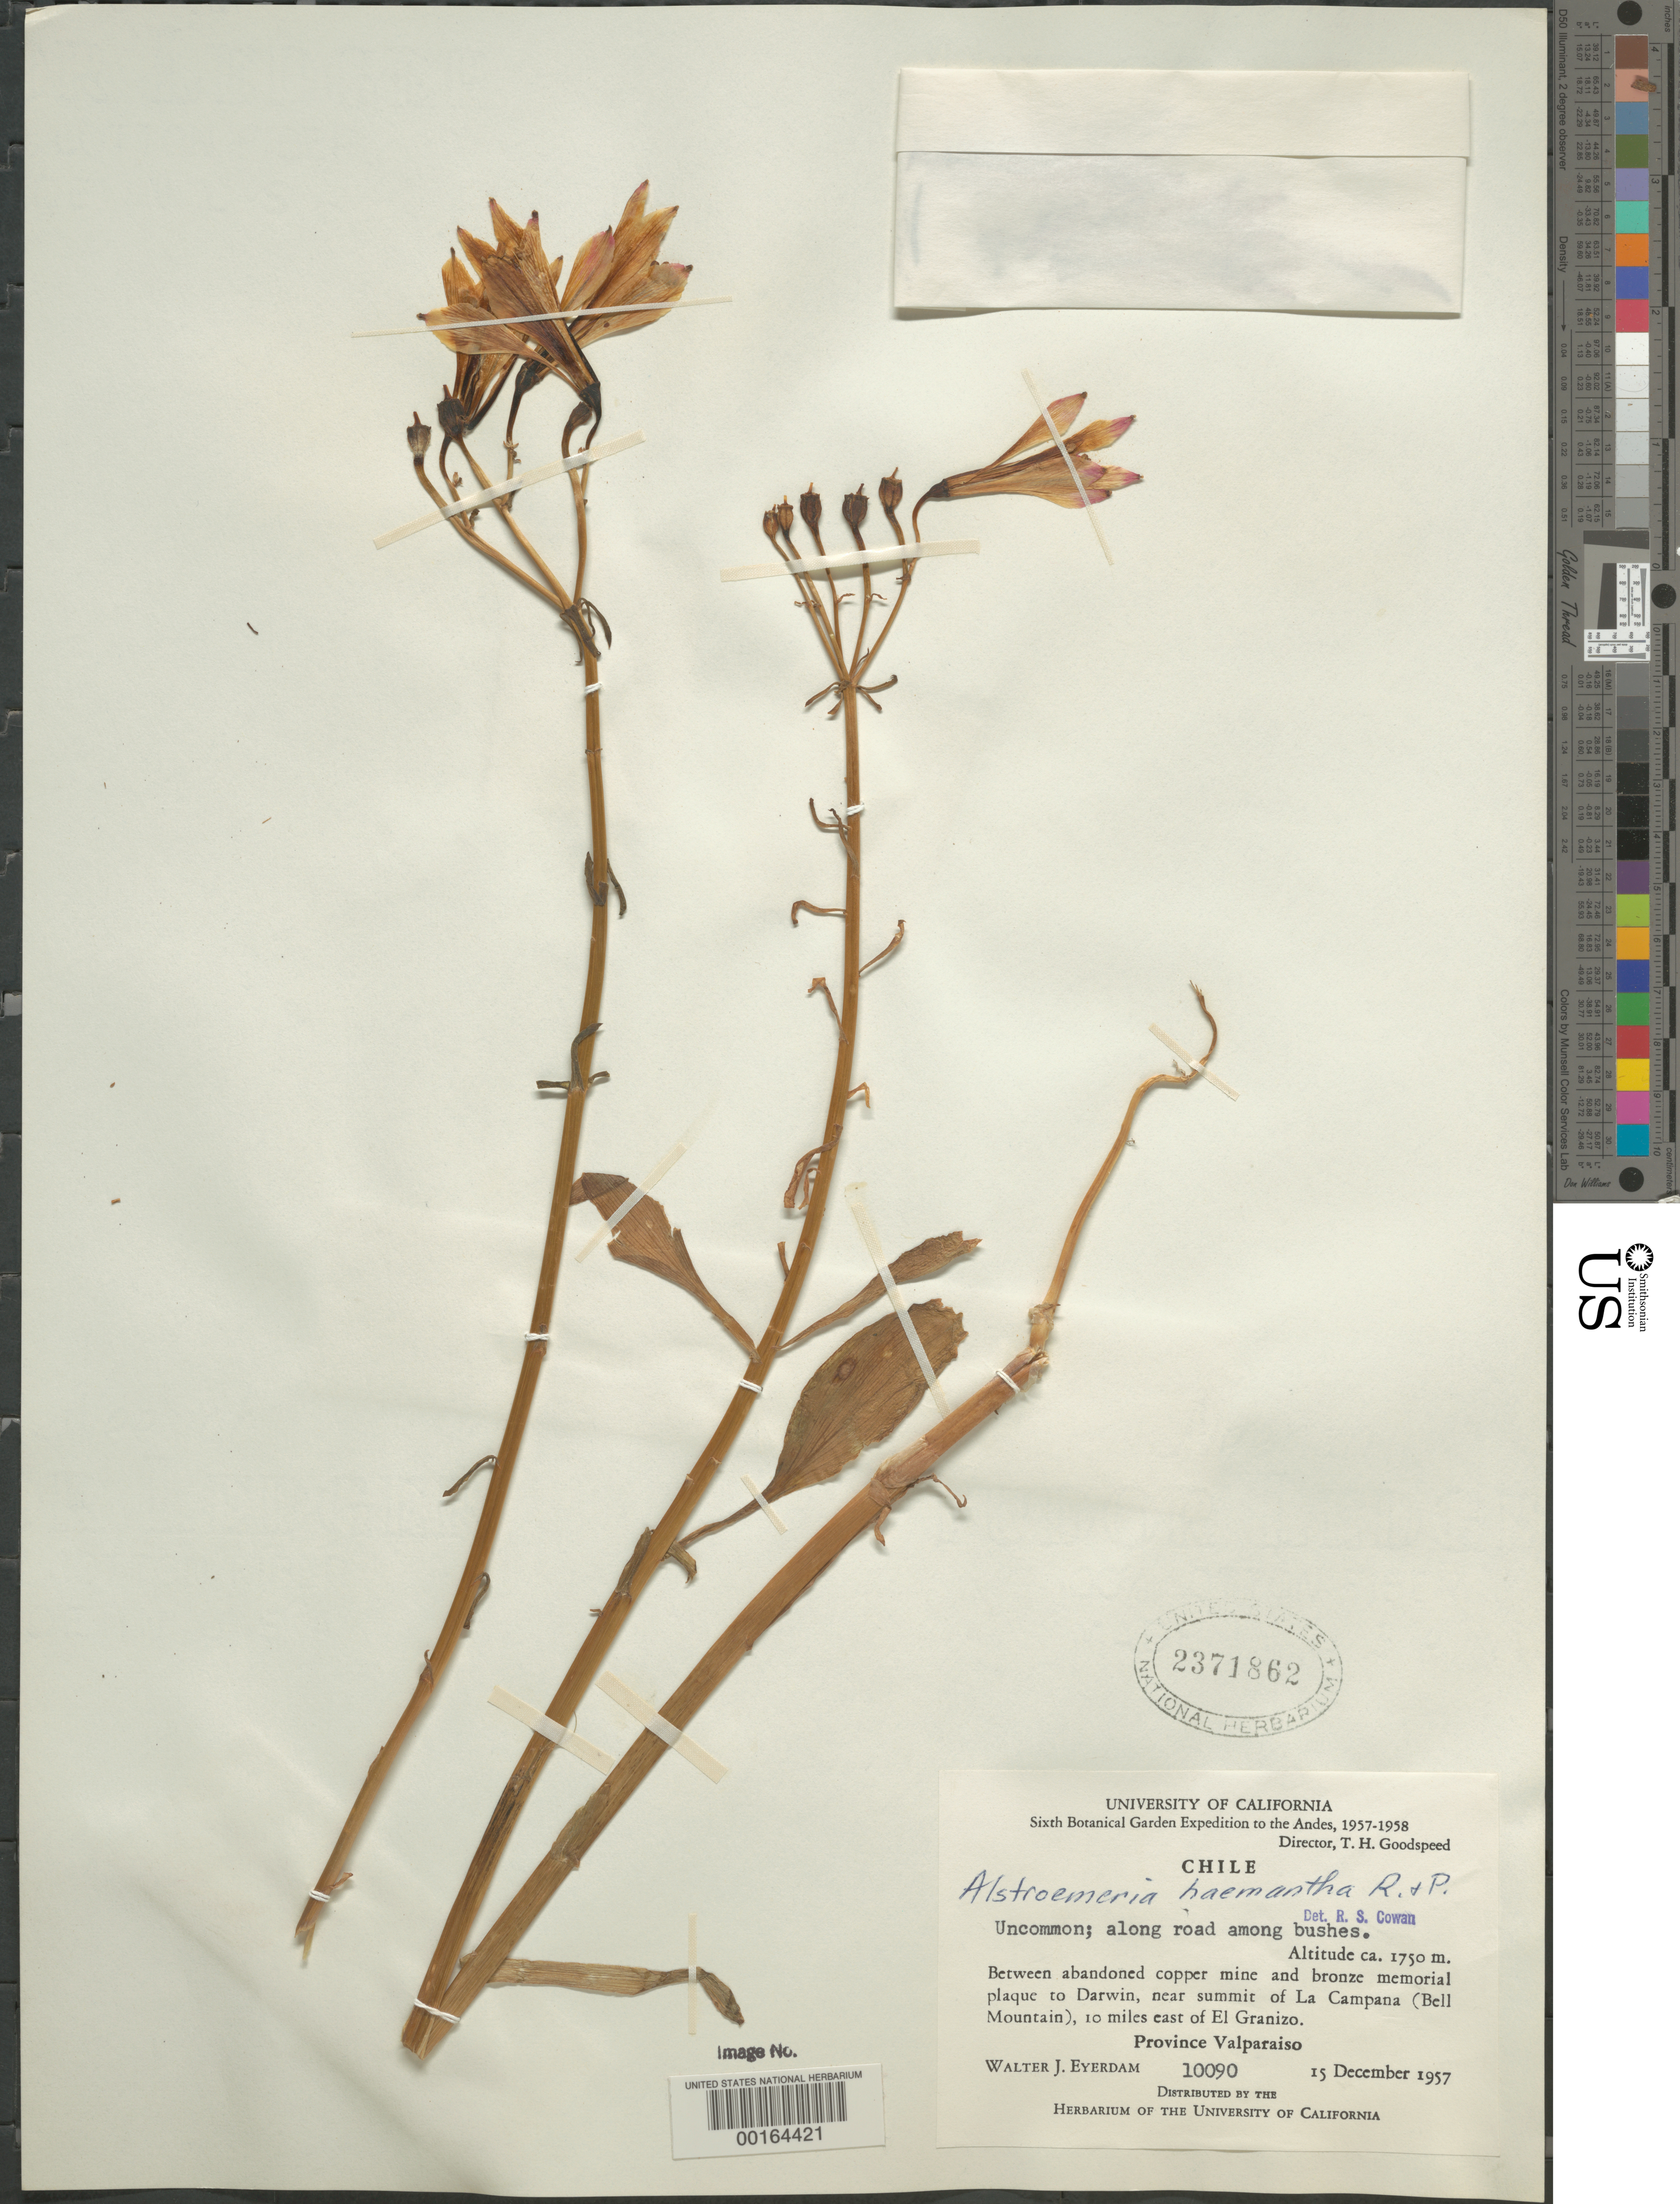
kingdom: Plantae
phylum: Tracheophyta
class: Liliopsida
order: Liliales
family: Alstroemeriaceae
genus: Alstroemeria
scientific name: Alstroemeria haemantha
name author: Ruiz & Pav.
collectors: W. J. Eyerdam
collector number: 10090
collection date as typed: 15 Dec 1957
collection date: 1957-12-15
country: Chile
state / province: Valparaíso (V)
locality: Between abondoned copper mine and bronze momorial plaque to darwin near summit of la campana (bell mt.) 10 e of el granizo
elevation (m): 1750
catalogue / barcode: US 2371862